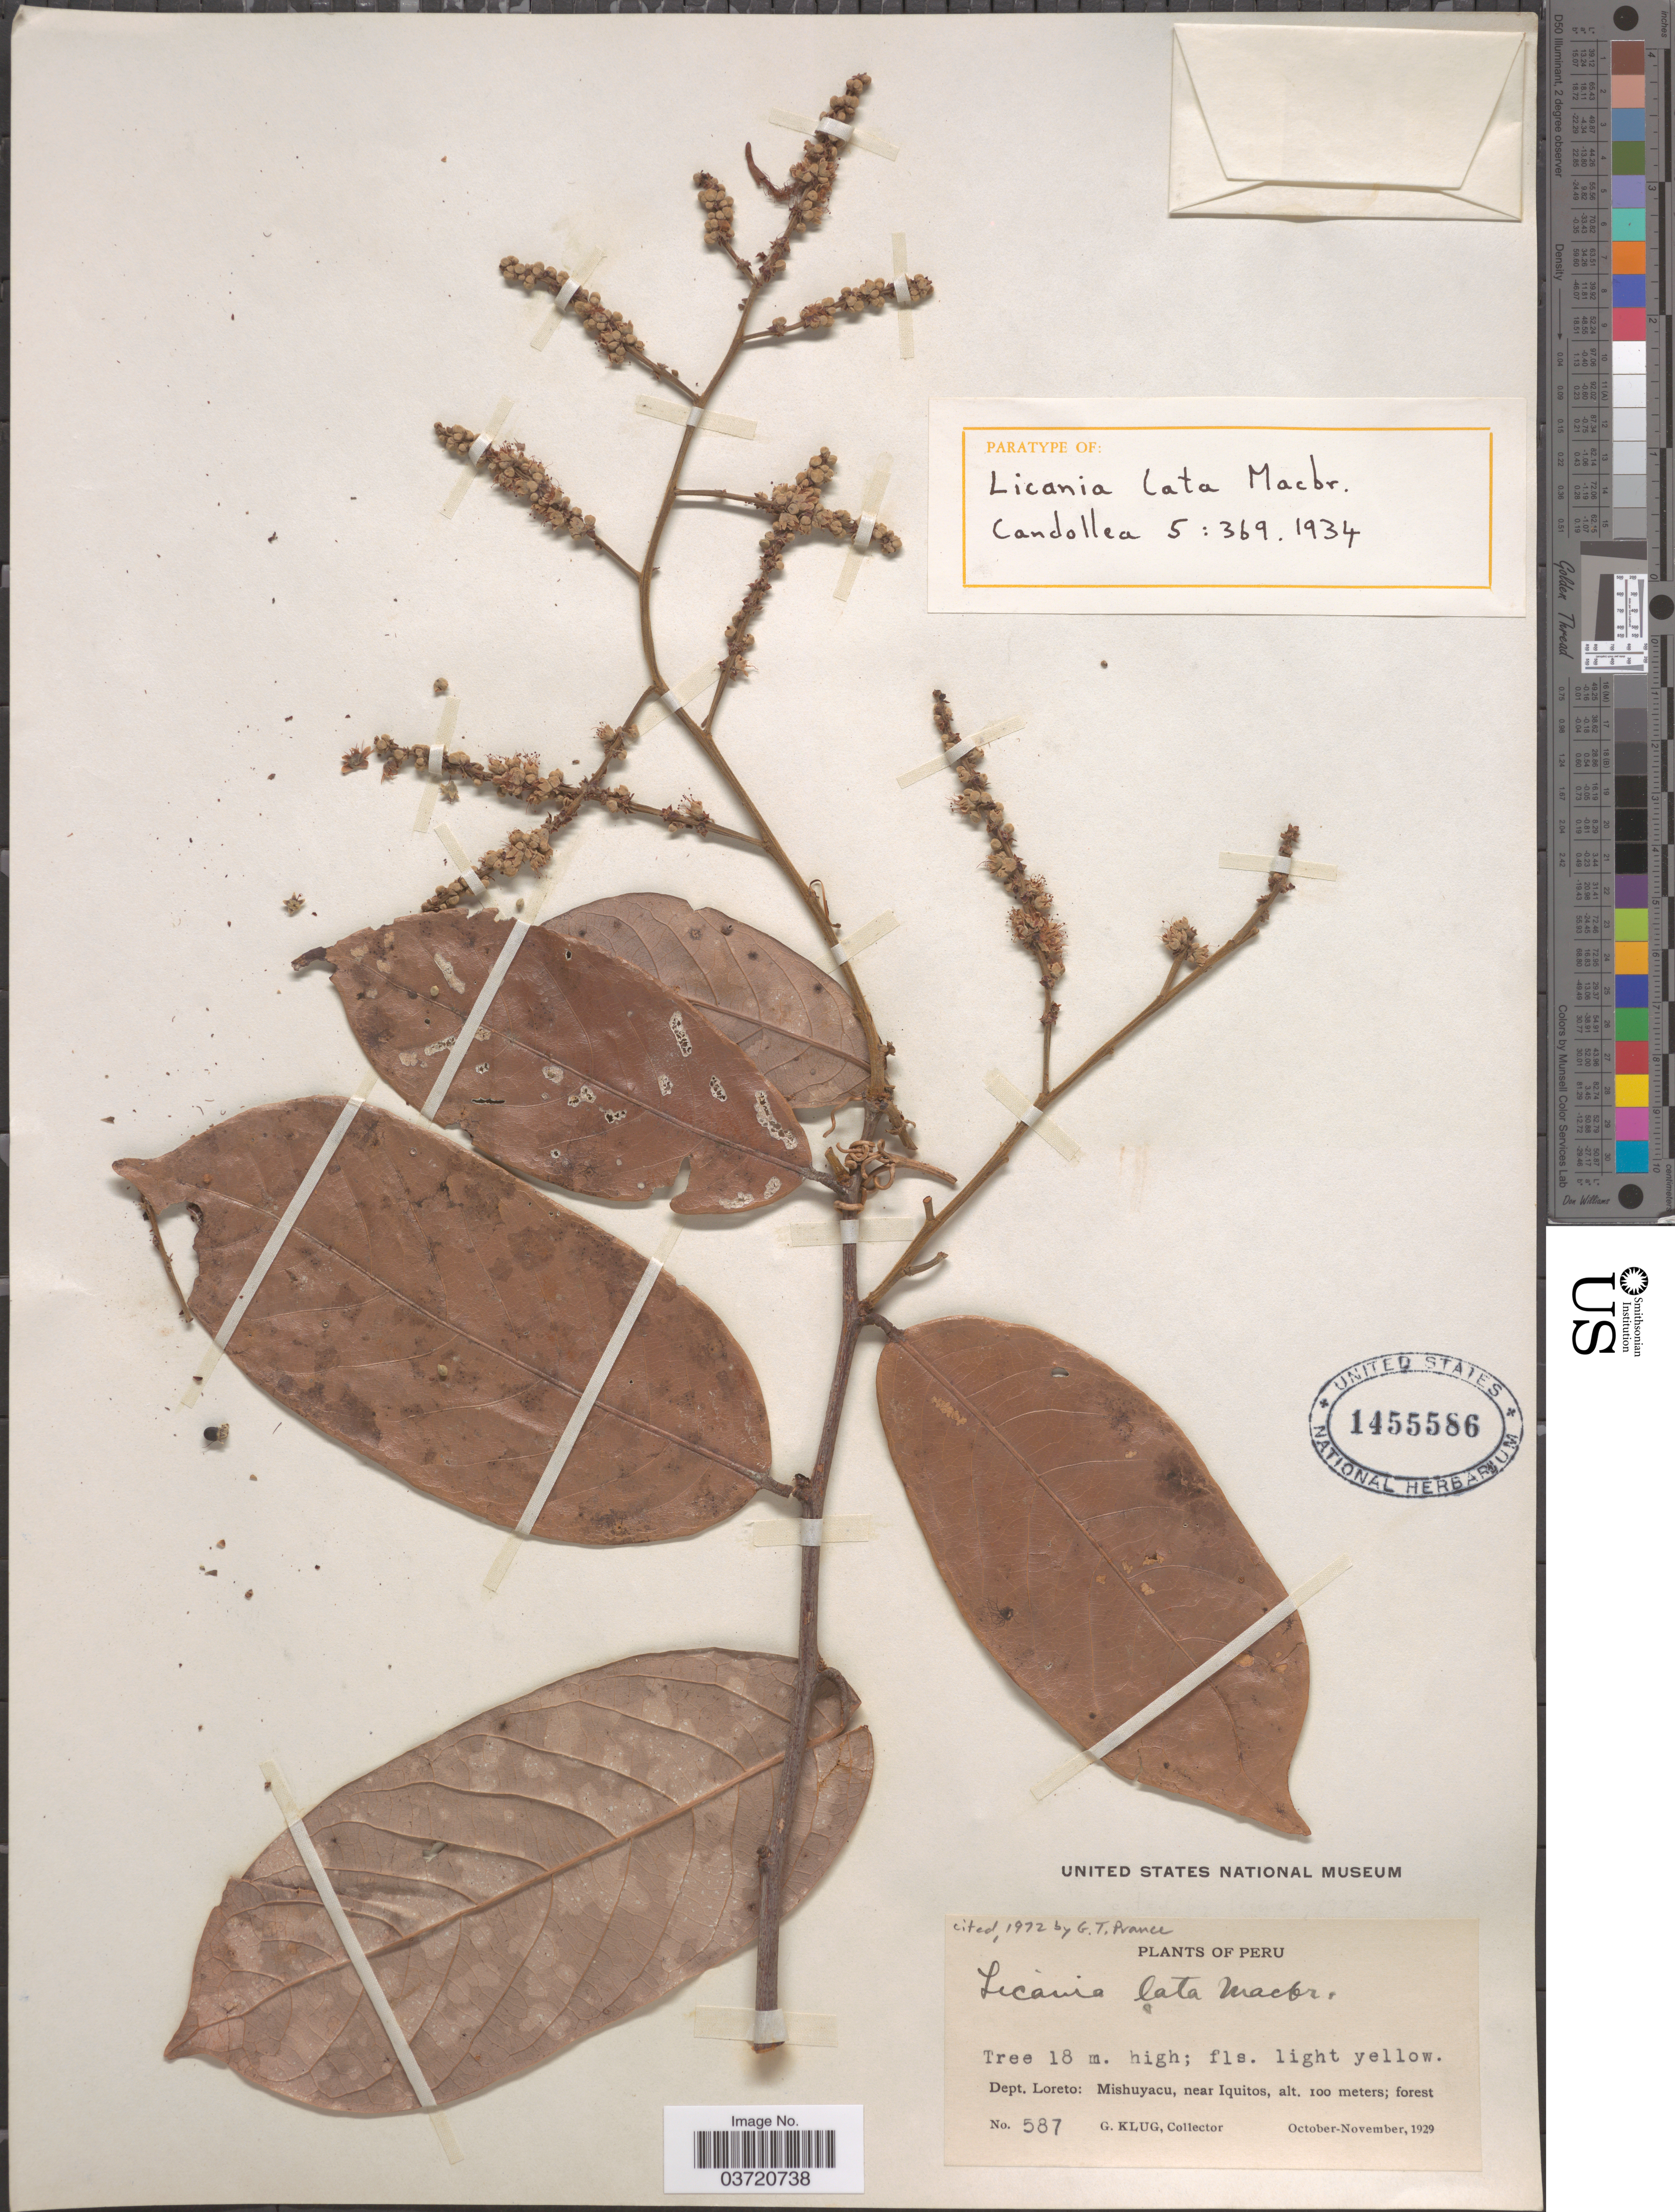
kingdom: Plantae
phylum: Tracheophyta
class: Magnoliopsida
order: Malpighiales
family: Chrysobalanaceae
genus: Leptobalanus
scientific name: Leptobalanus latus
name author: (J.F. Macbr.) Sothers & Prance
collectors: G. Klug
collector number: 587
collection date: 1929-10/1929-11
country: Peru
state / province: Loreto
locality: Dept. Loreto: Mishuyacu, near Iquitos.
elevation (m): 100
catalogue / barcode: US 1455586